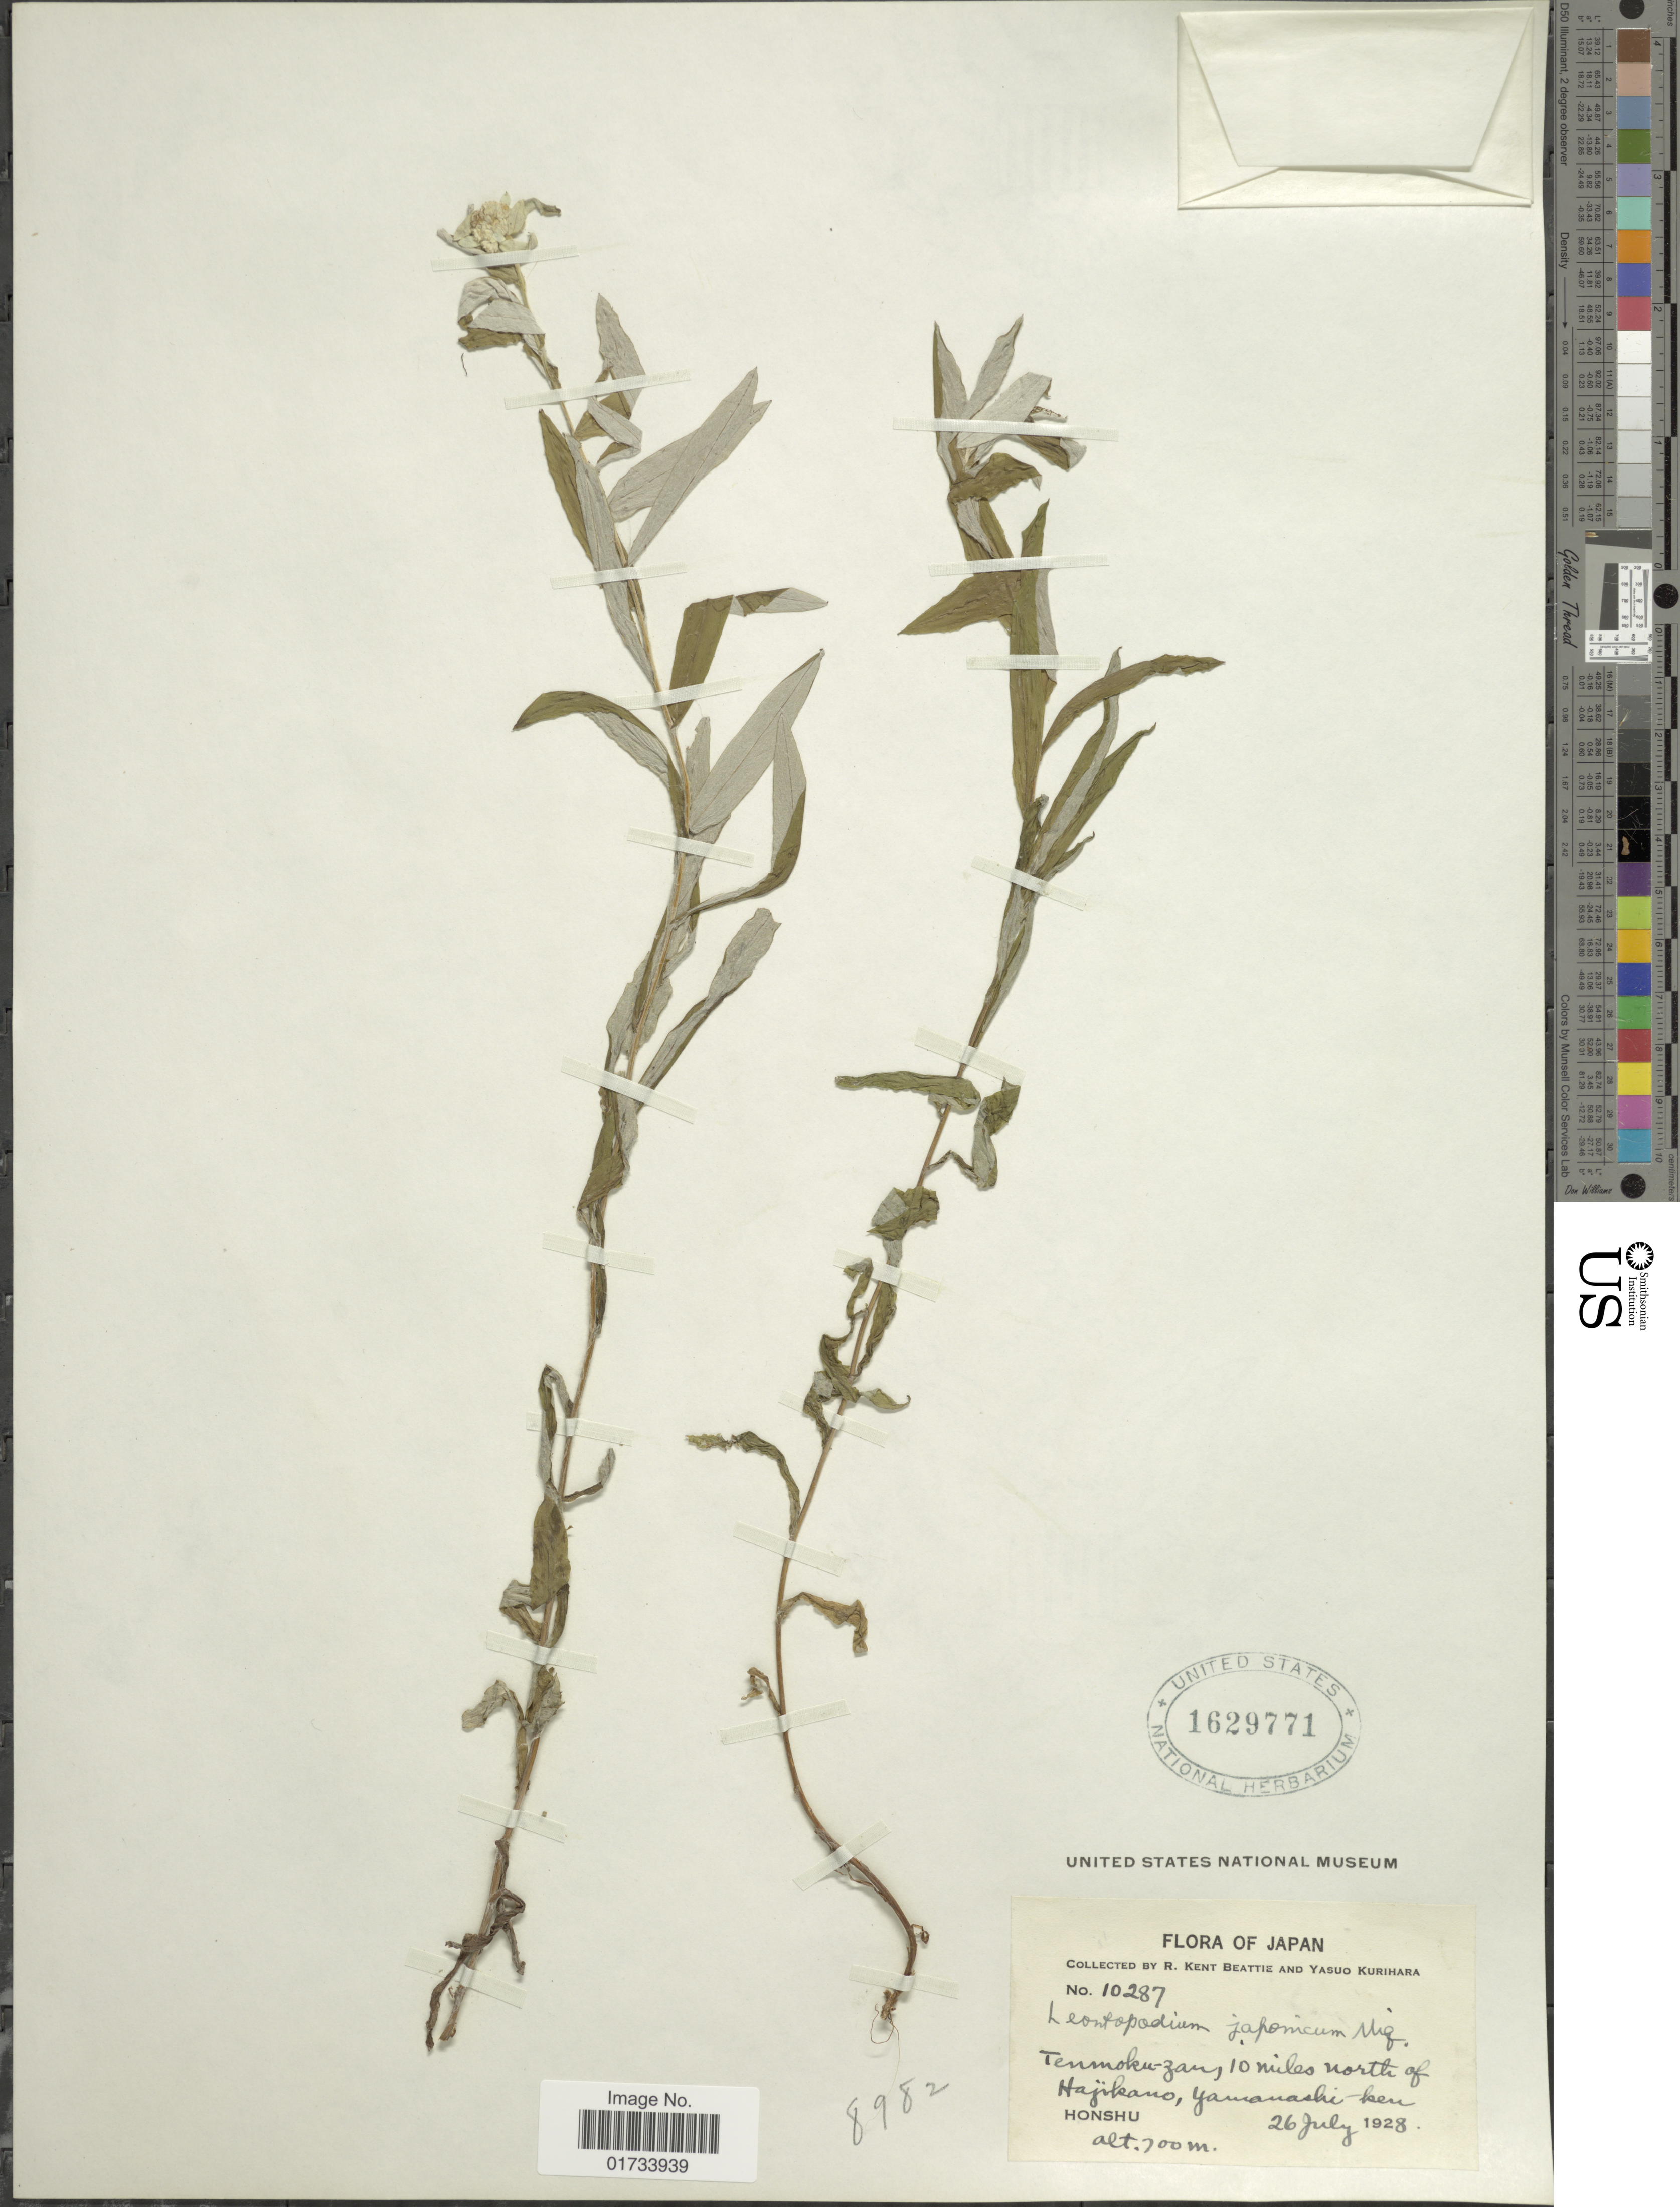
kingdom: Plantae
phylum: Tracheophyta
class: Magnoliopsida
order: Asterales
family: Asteraceae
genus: Leontopodium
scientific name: Leontopodium japonicum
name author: Miq.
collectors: R. K. Beattie & Y. Kurihara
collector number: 10287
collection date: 1928-07-26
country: Japan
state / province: Yamanasi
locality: Tenmoku-zan, 10 miles north of Hajikano, Yamanashi-ken, Honshu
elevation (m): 700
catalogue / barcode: US 1629771